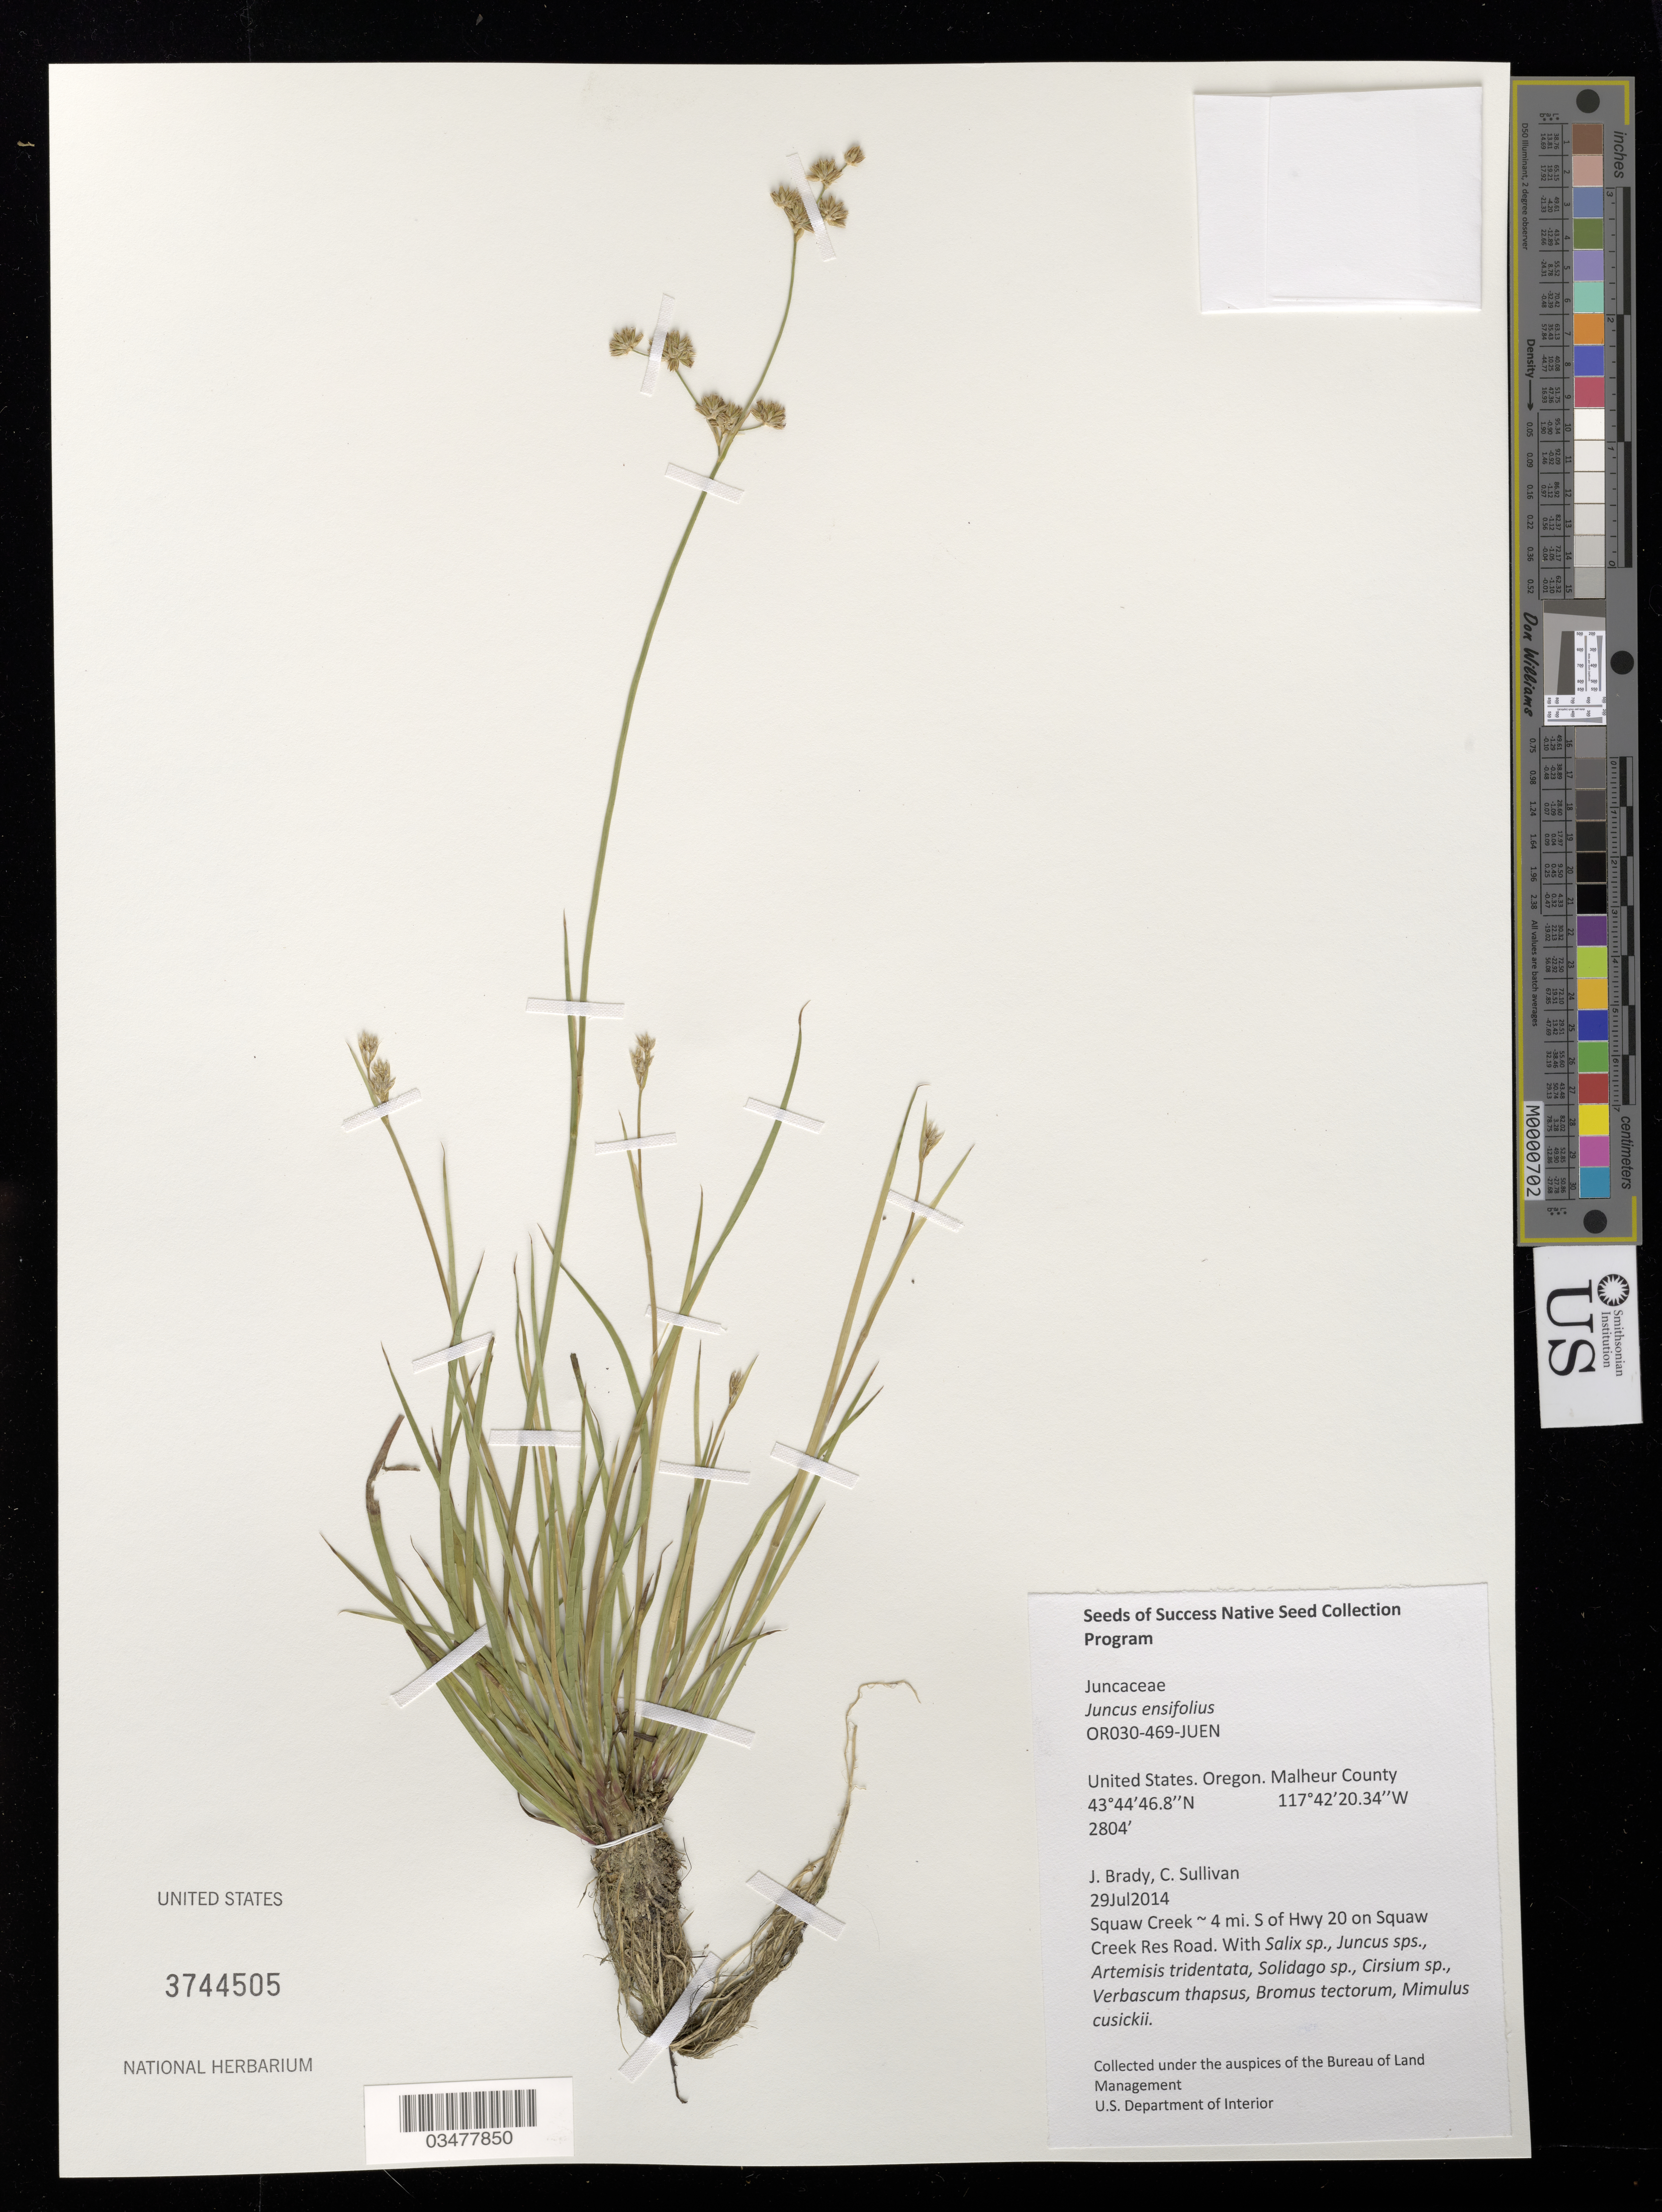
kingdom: Plantae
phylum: Tracheophyta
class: Liliopsida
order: Poales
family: Juncaceae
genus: Juncus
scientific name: Juncus ensifolius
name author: Wikstr.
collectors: J. Brady & C. Sullivan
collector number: OR030-469-JUEN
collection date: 2014-07-29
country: United States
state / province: Oregon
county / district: Malheur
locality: Squaw Creek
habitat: With Salix sp, Juncus sp., Solidago sp., Cirsium sp., etc.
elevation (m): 855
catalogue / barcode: US 3744505